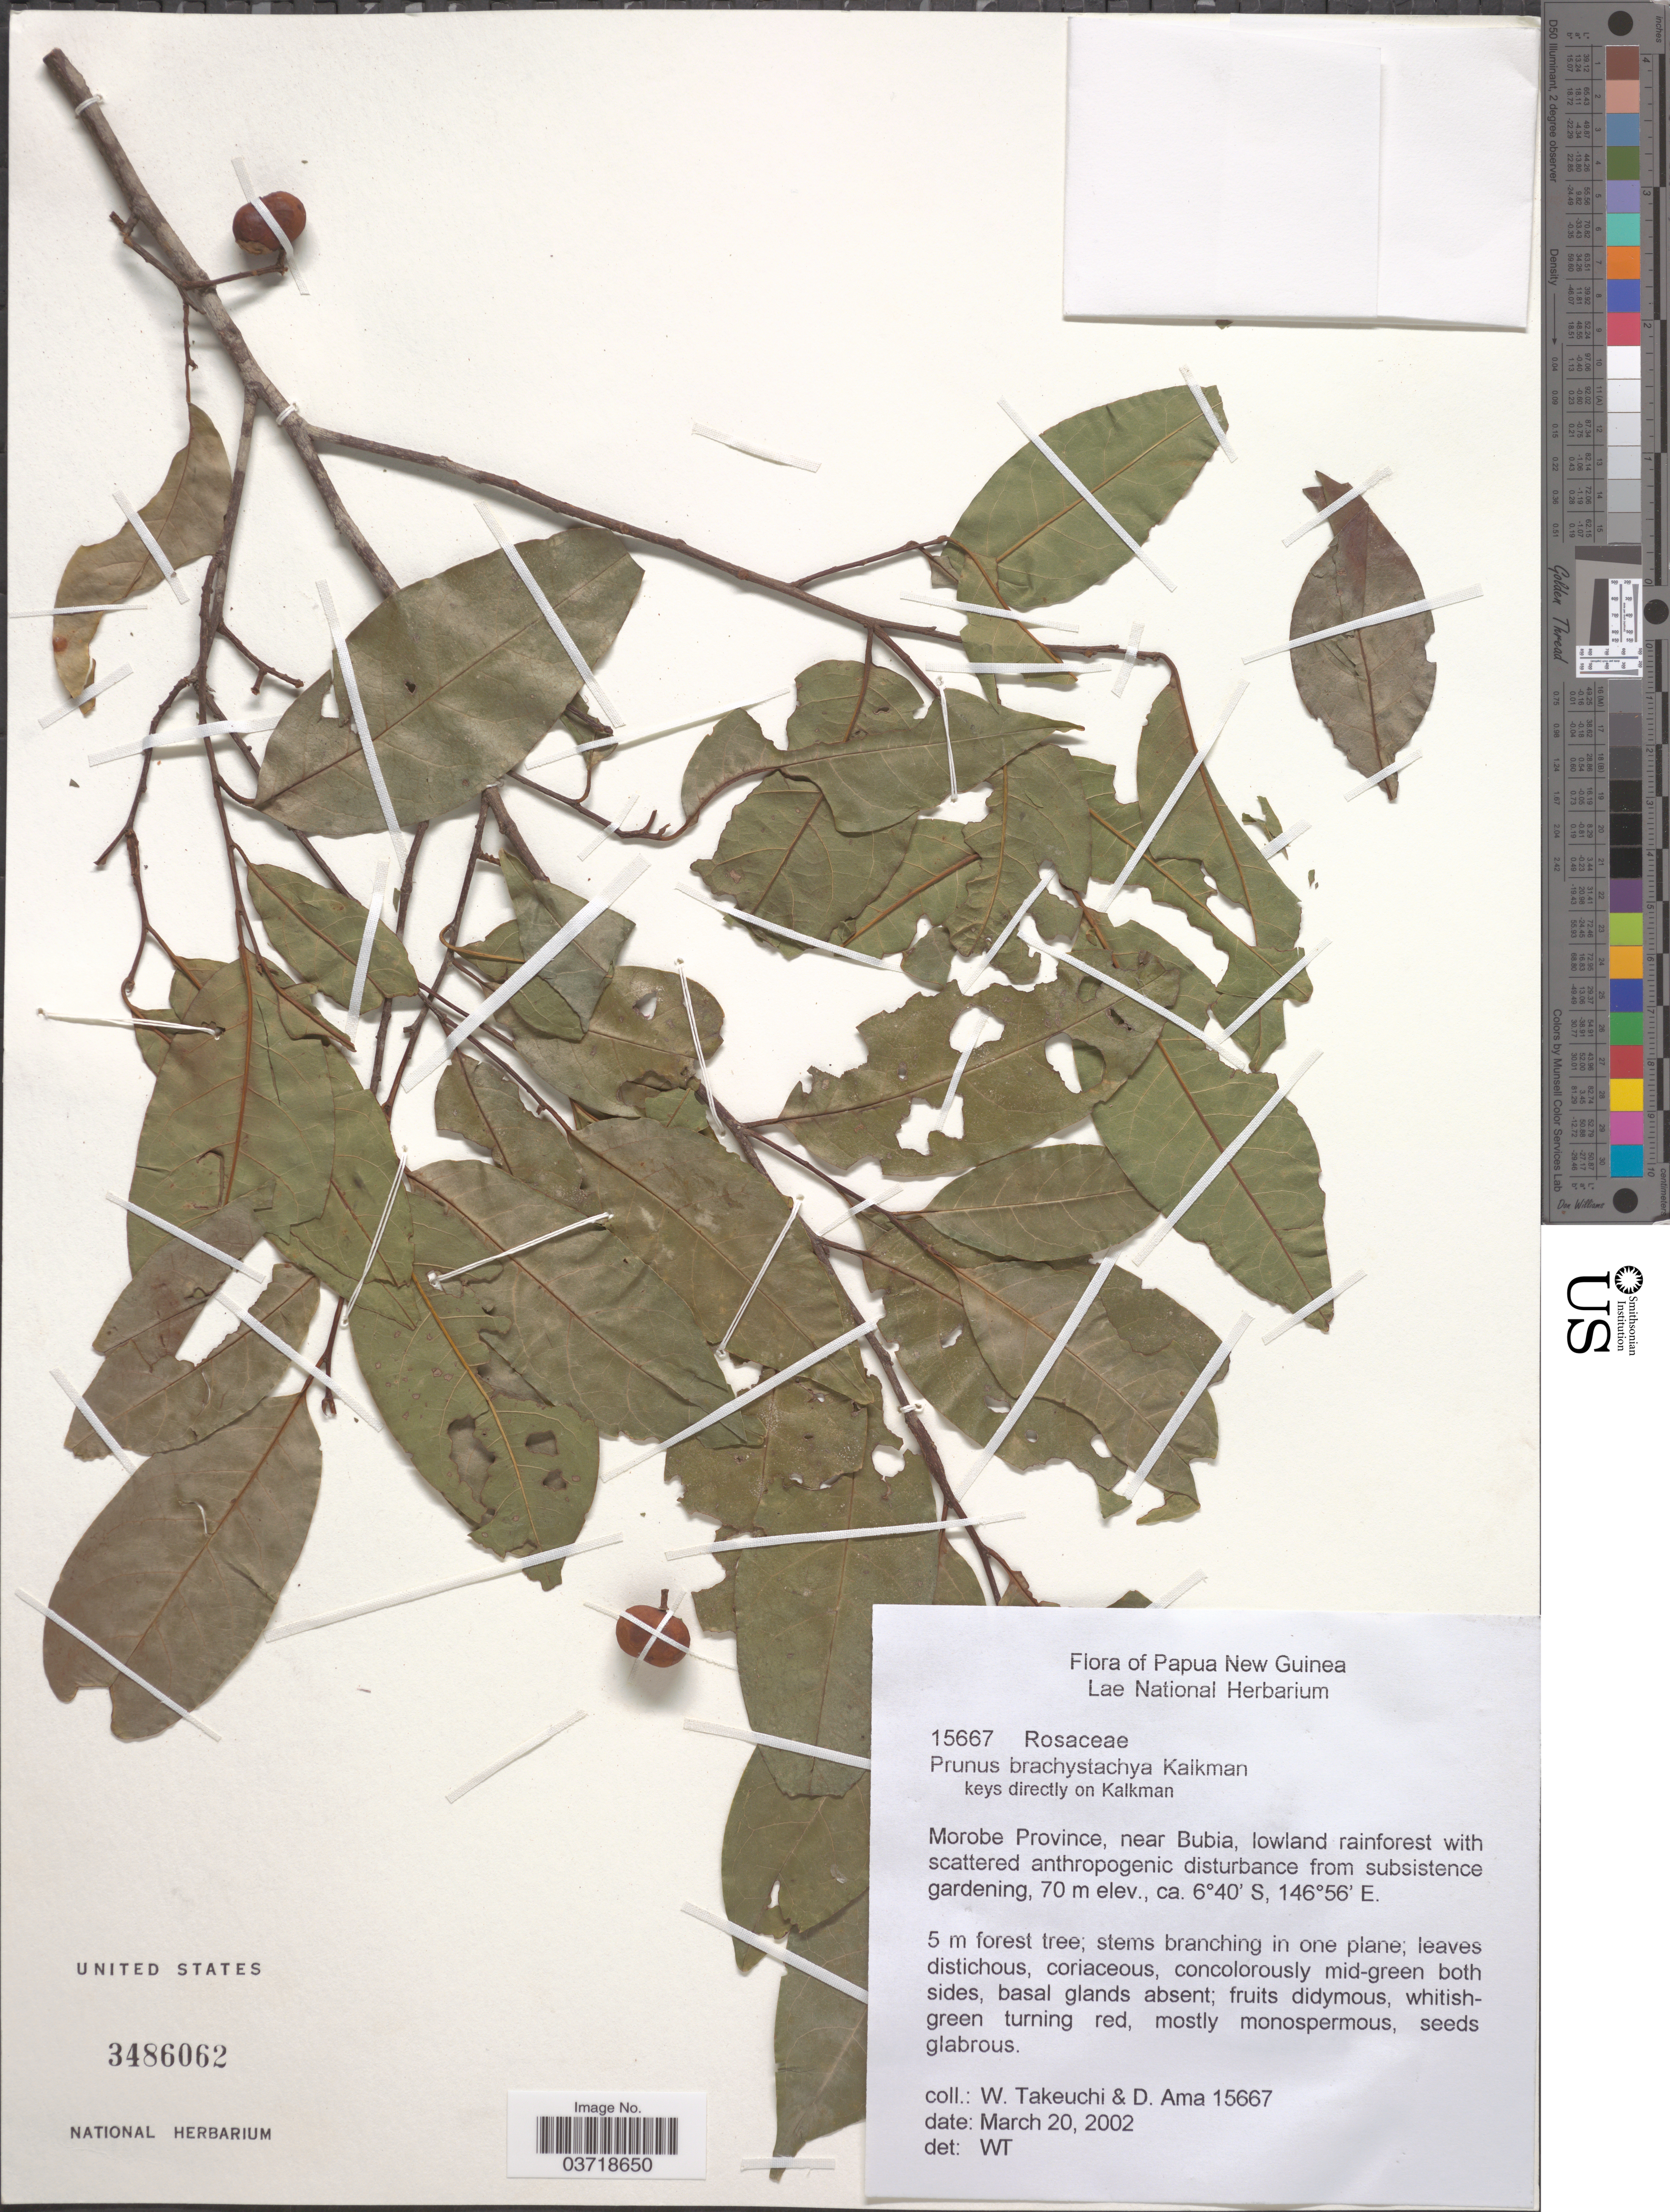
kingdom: Plantae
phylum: Tracheophyta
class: Magnoliopsida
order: Rosales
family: Rosaceae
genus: Prunus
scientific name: Prunus brachystachya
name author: Kalkman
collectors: W. Takeuchi & D. Ama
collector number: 15667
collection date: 2002-03-20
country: Papua New Guinea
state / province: Morobe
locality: Near Bubia.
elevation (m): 70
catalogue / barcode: US 3486062